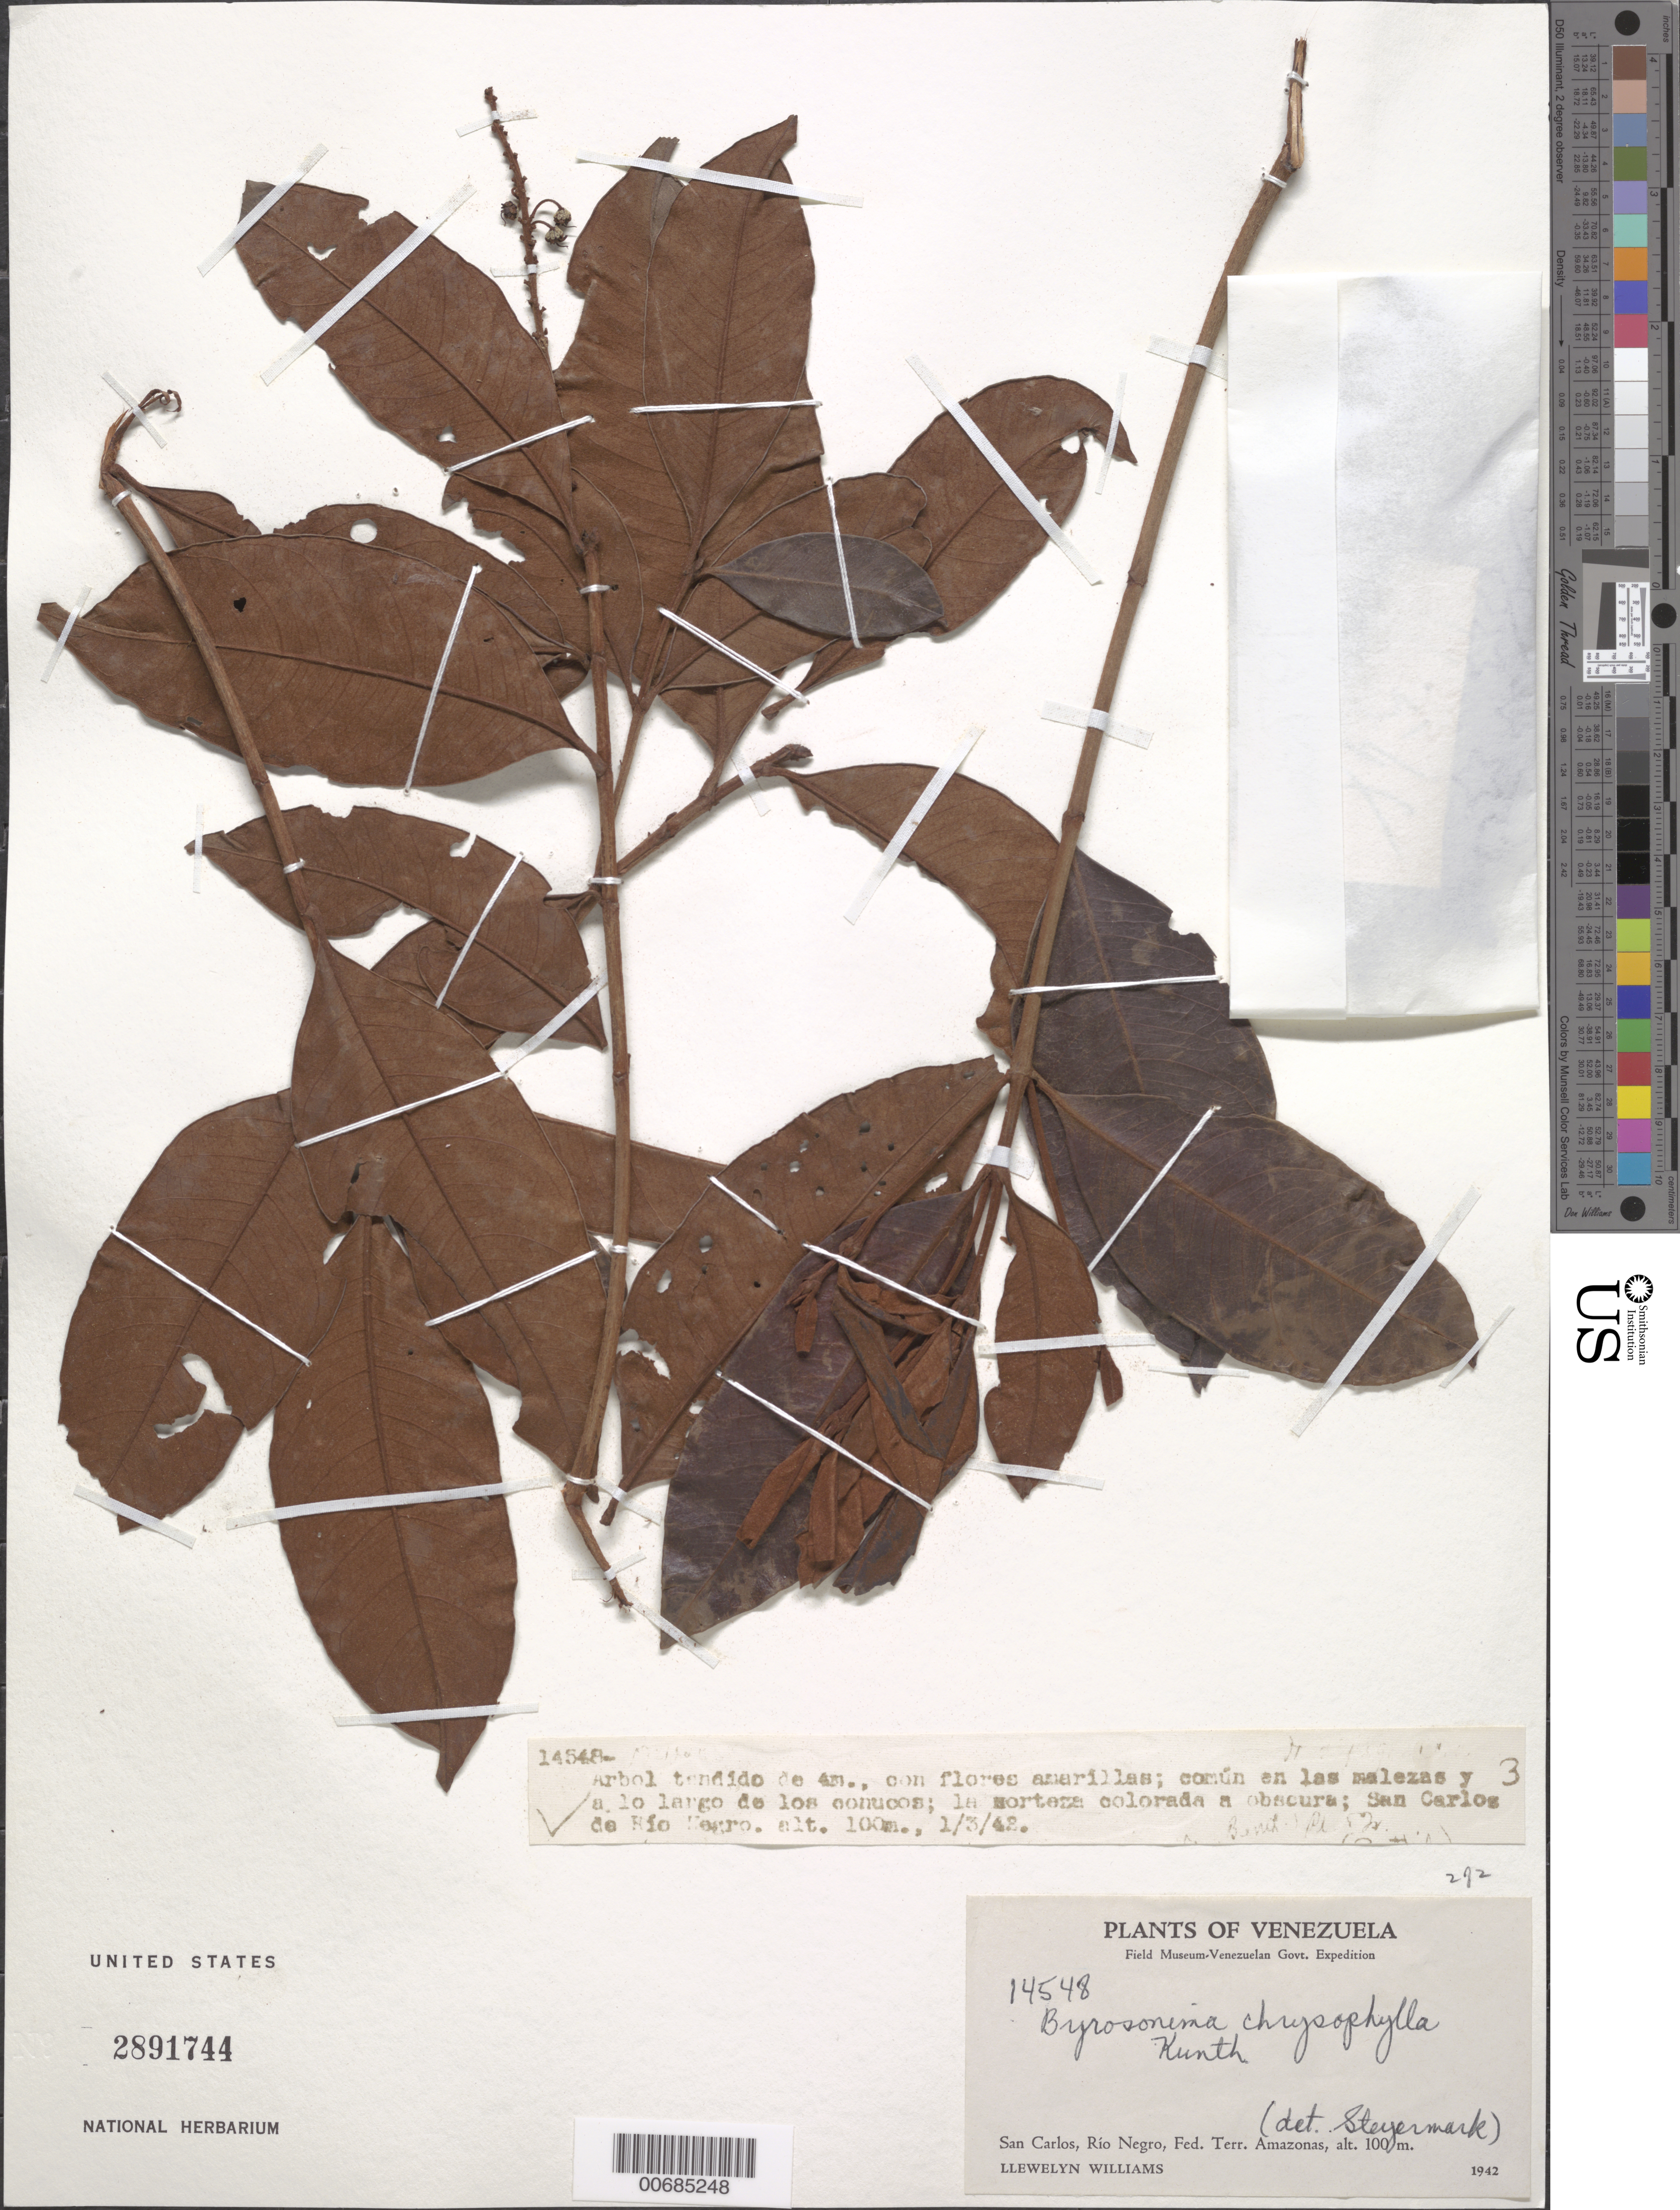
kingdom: Plantae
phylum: Tracheophyta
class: Magnoliopsida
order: Malpighiales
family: Malpighiaceae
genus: Byrsonima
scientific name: Byrsonima chrysophylla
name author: Kunth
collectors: Ll. Williams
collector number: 14548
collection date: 1942-03-01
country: Venezuela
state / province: Amazonas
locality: San Carlos de Río Negro. Fed. Terr. Amazonas.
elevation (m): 100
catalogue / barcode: US 2891744